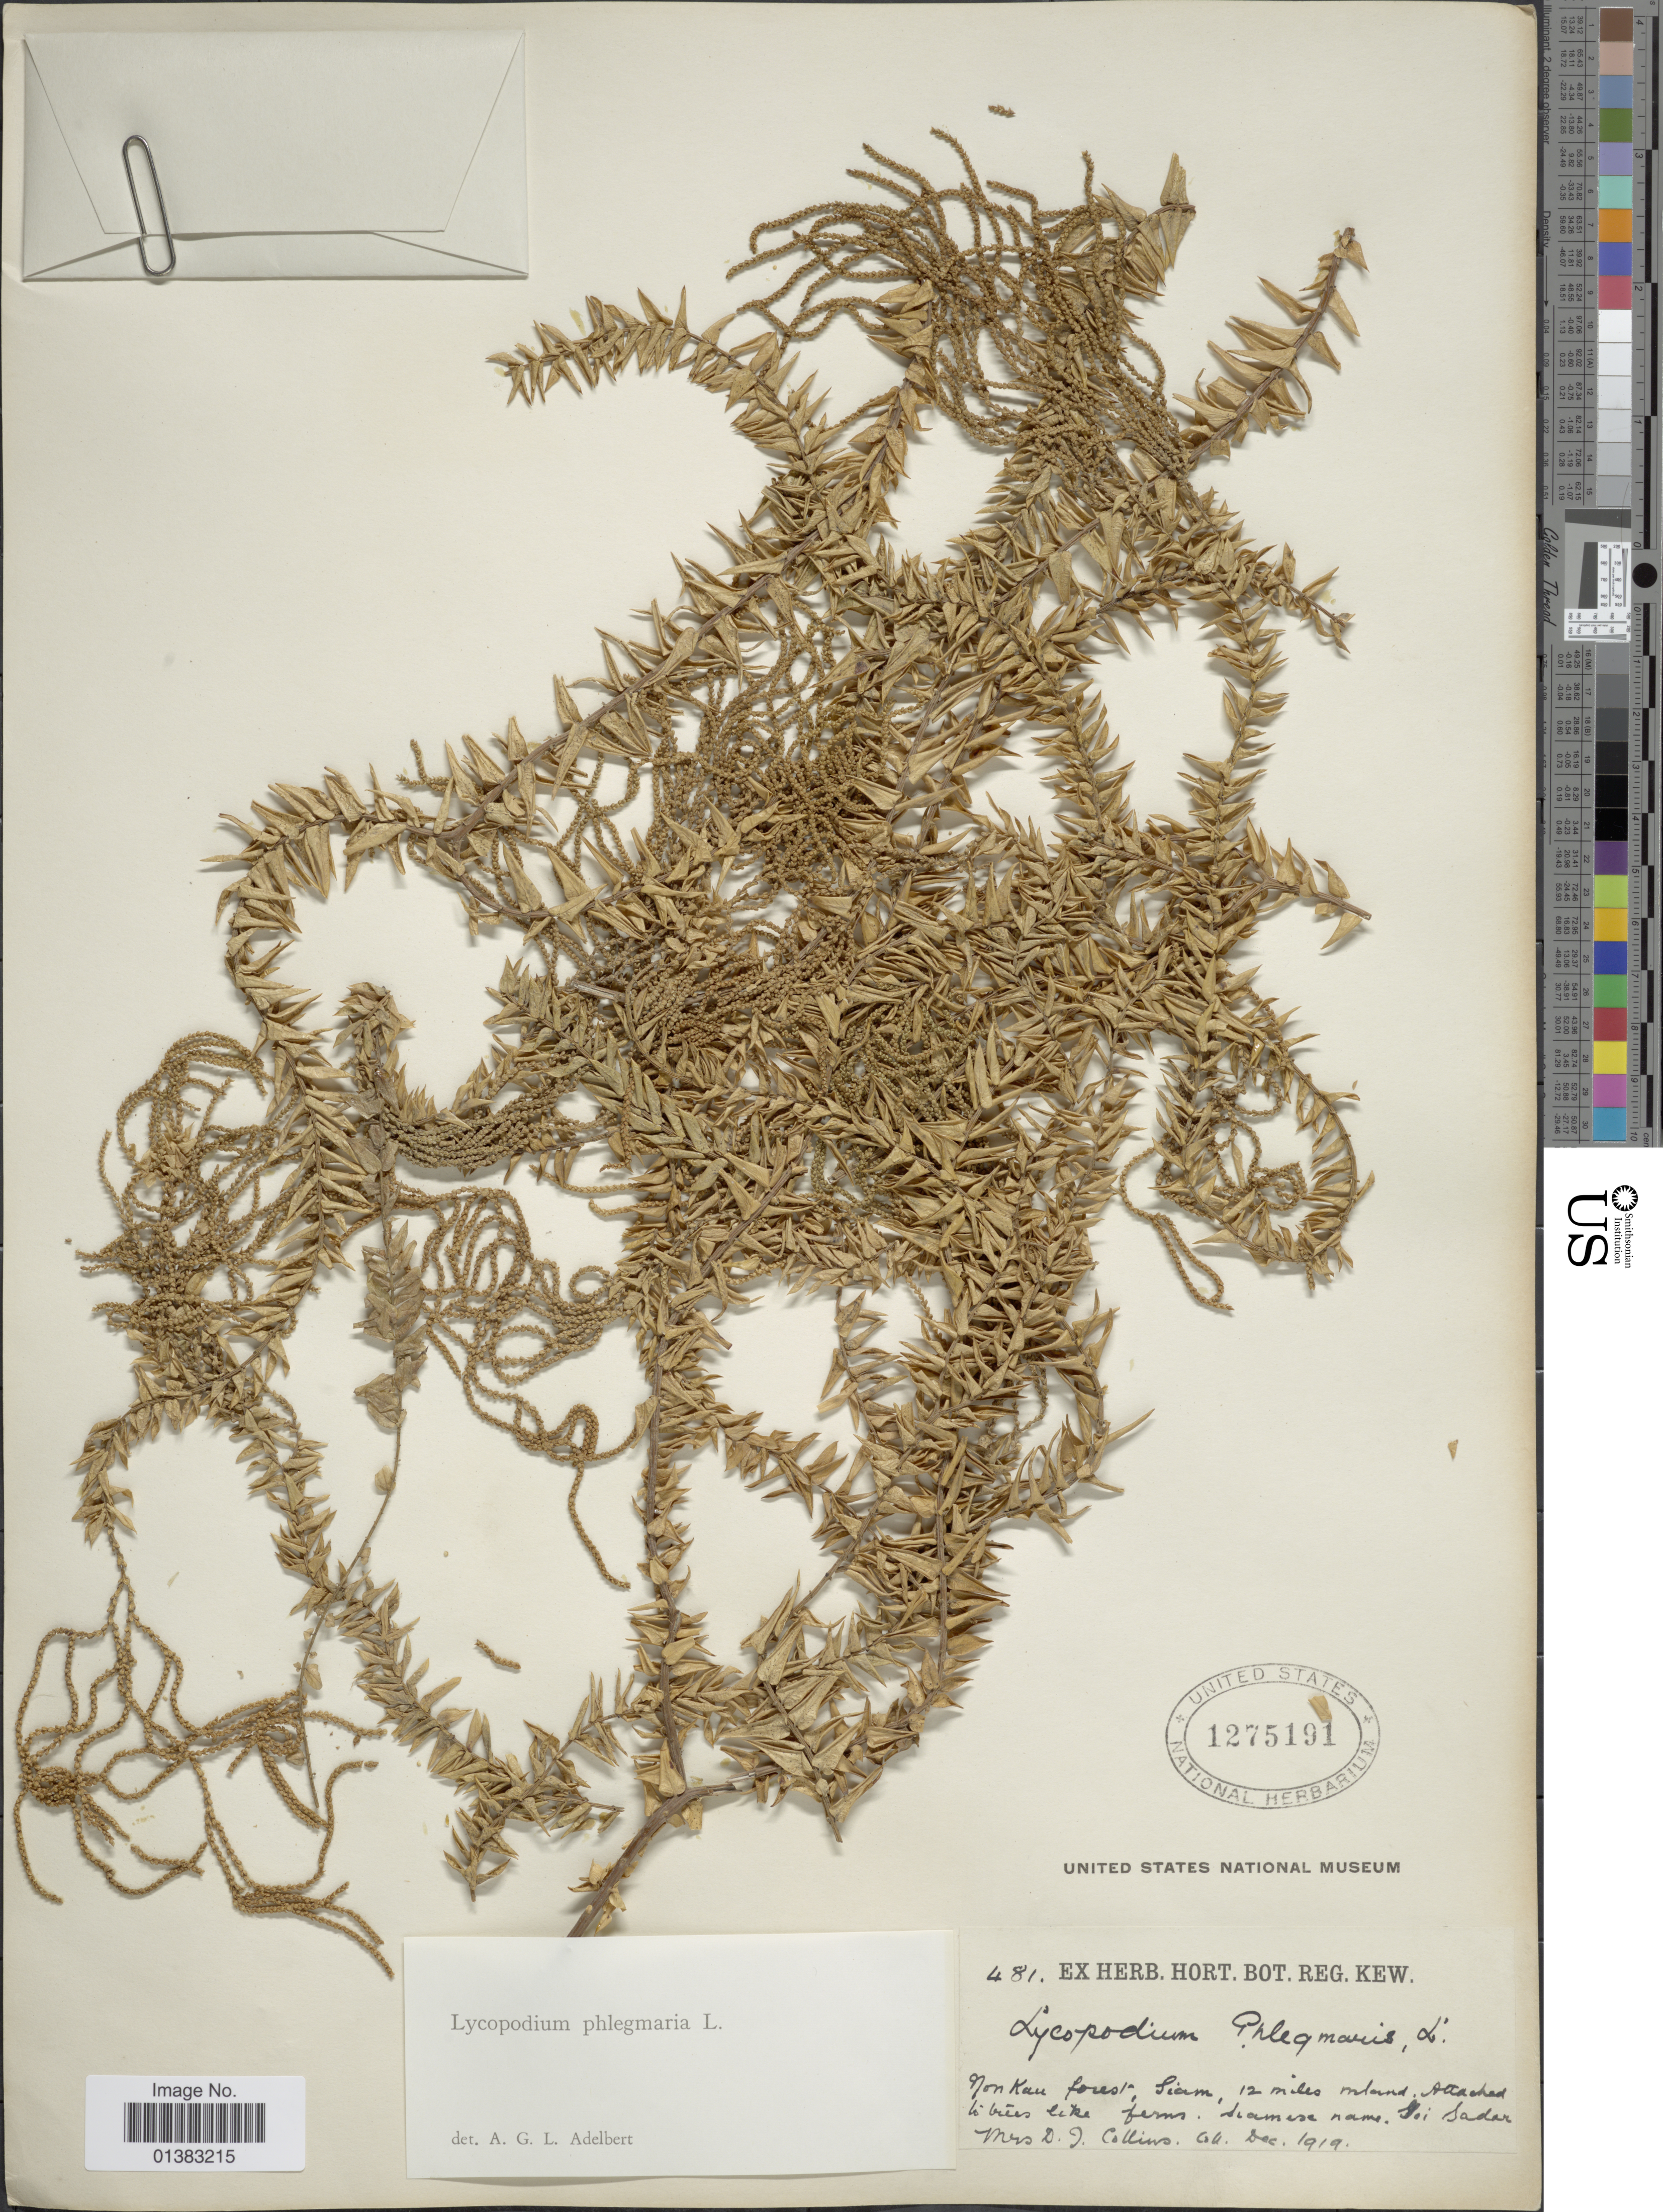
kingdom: Plantae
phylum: Tracheophyta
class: Lycopodiopsida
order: Lycopodiales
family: Lycopodiaceae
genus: Phlegmariurus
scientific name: Phlegmariurus phlegmaria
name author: (L.) Holub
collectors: Mrs. D. J. Collins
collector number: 481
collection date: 1919-12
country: Thailand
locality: Non Kau forest, Siam, 12 miles inland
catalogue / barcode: US 1275191